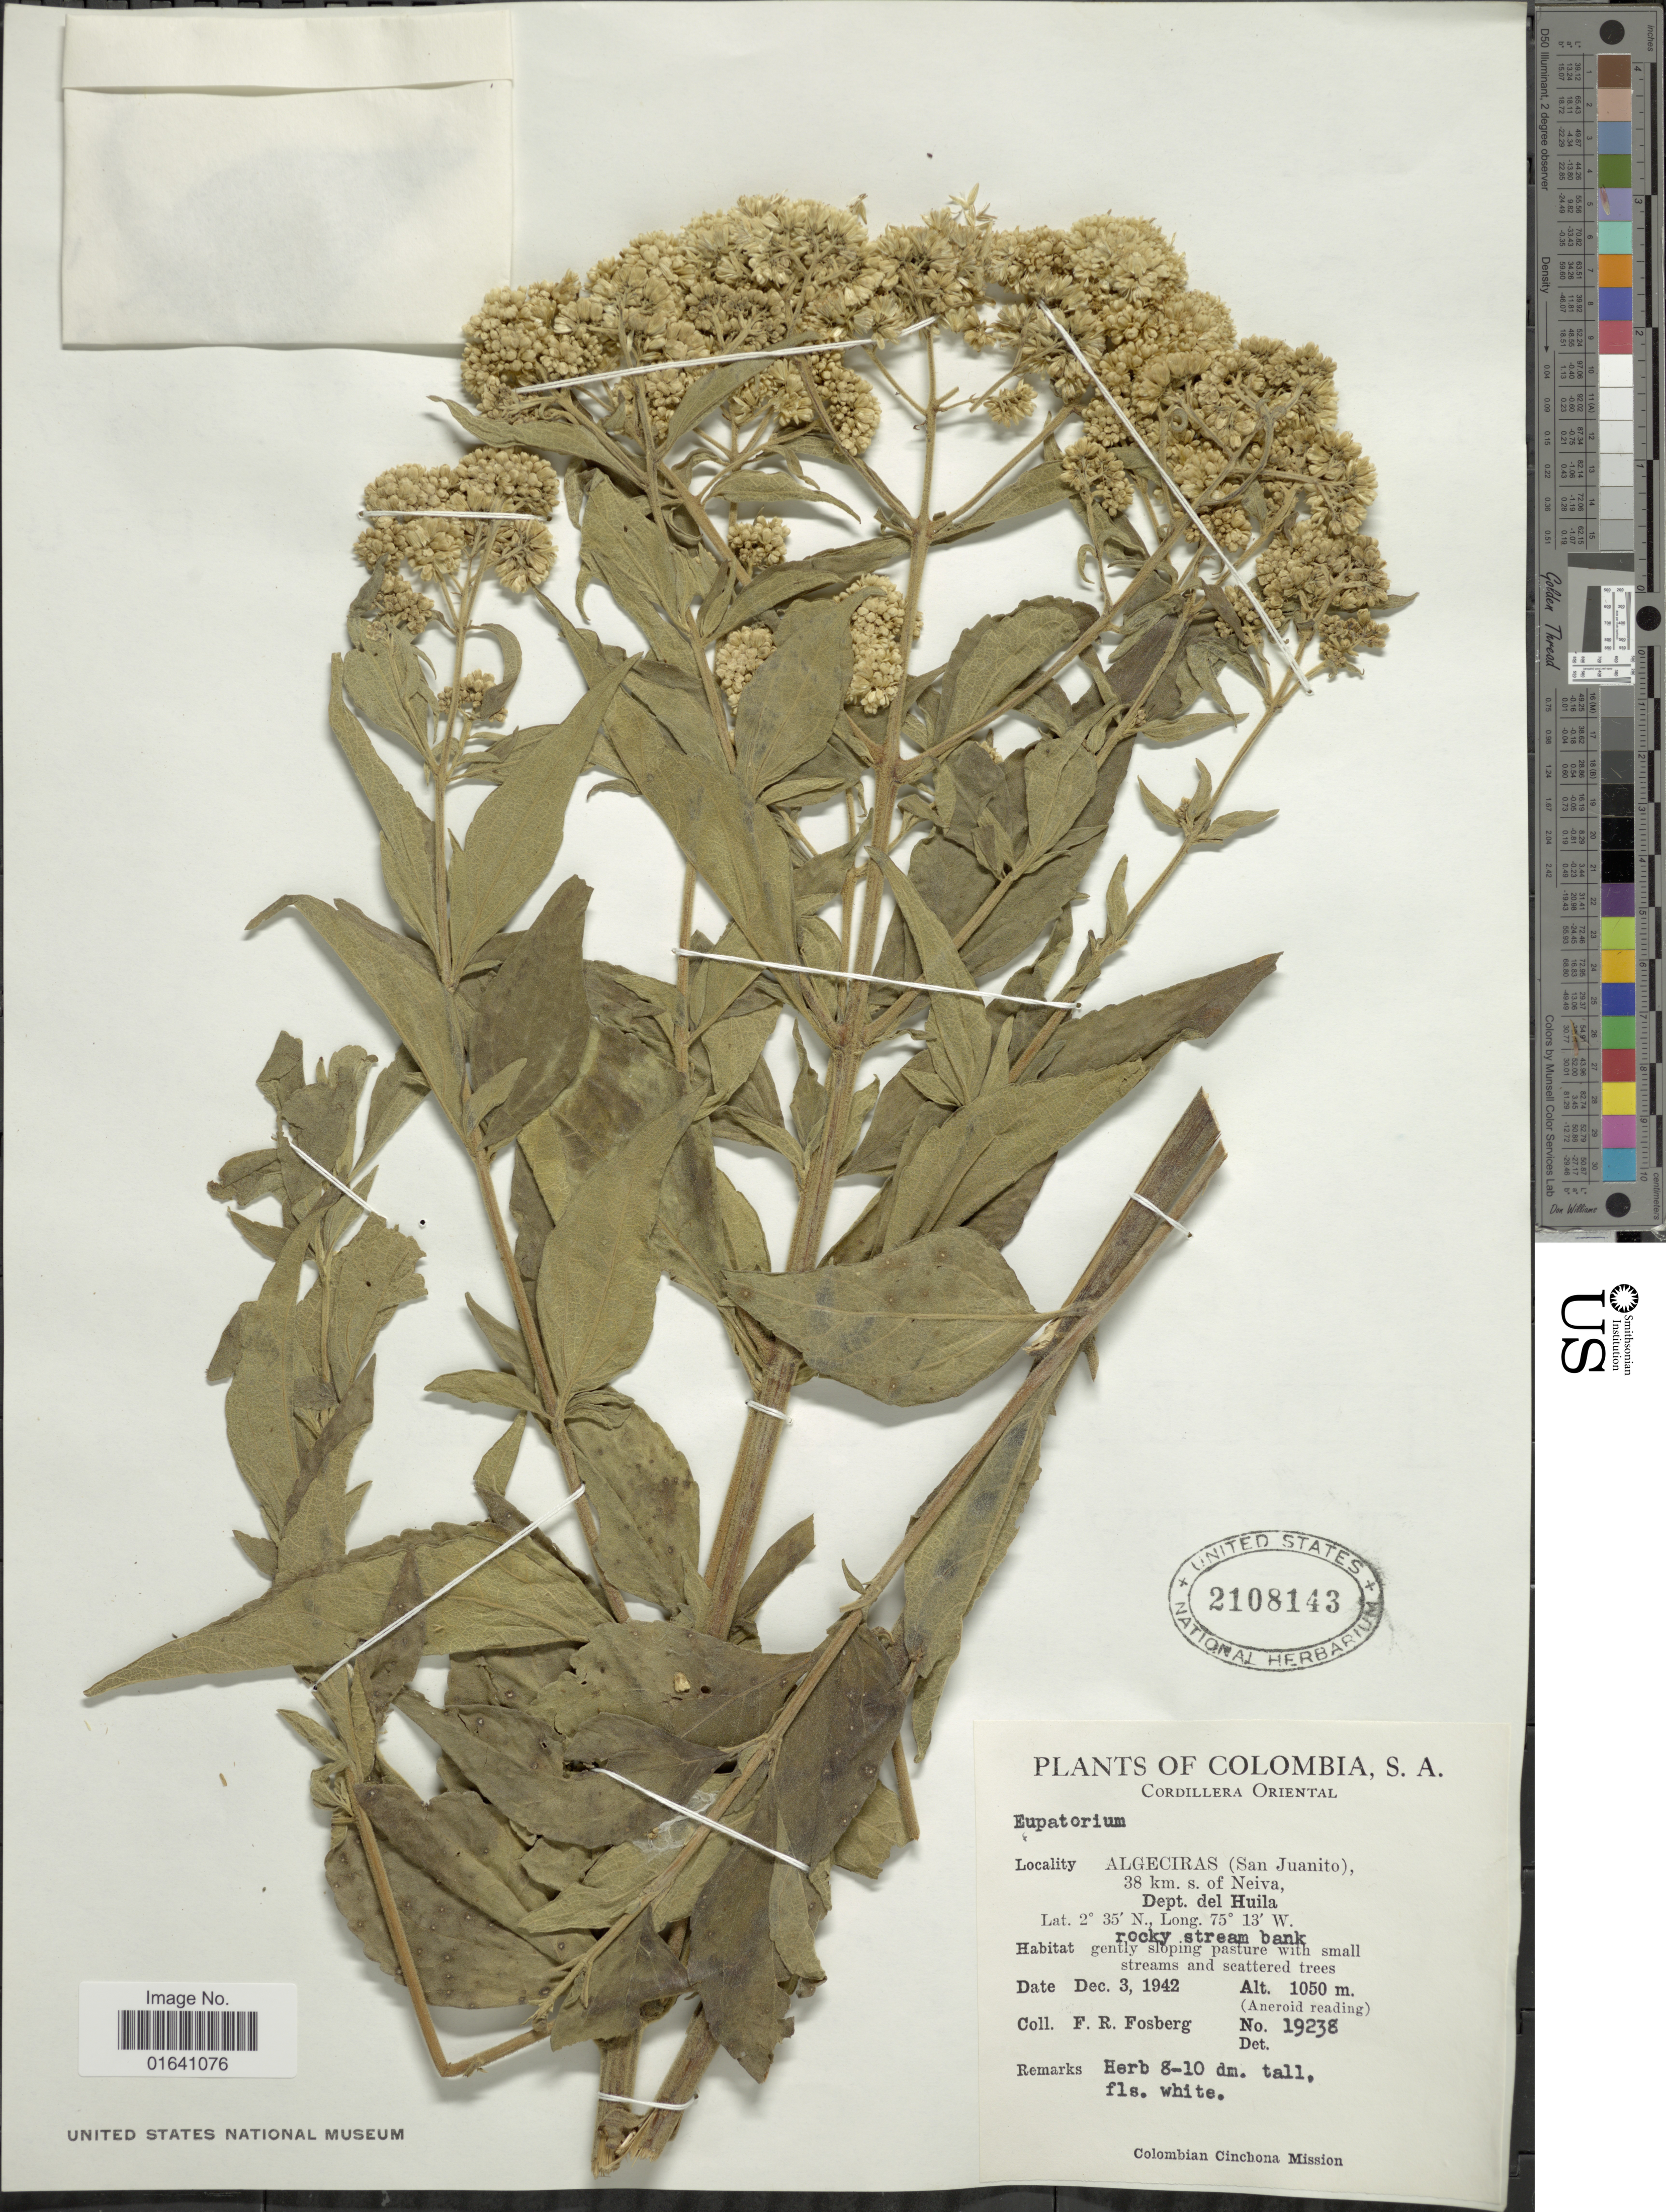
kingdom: Plantae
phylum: Tracheophyta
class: Magnoliopsida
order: Asterales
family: Asteraceae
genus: Austroeupatorium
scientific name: Austroeupatorium inulaefolium var. suaveolens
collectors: F. R. Fosberg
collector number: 19238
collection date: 1942-12-03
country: Colombia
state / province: Huila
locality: Cordillera Oriental, Algeciras (San Juanito), 38 km. s. of Neiva, Dept. del Huila, rocky stream bank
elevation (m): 1050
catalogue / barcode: US 2108143